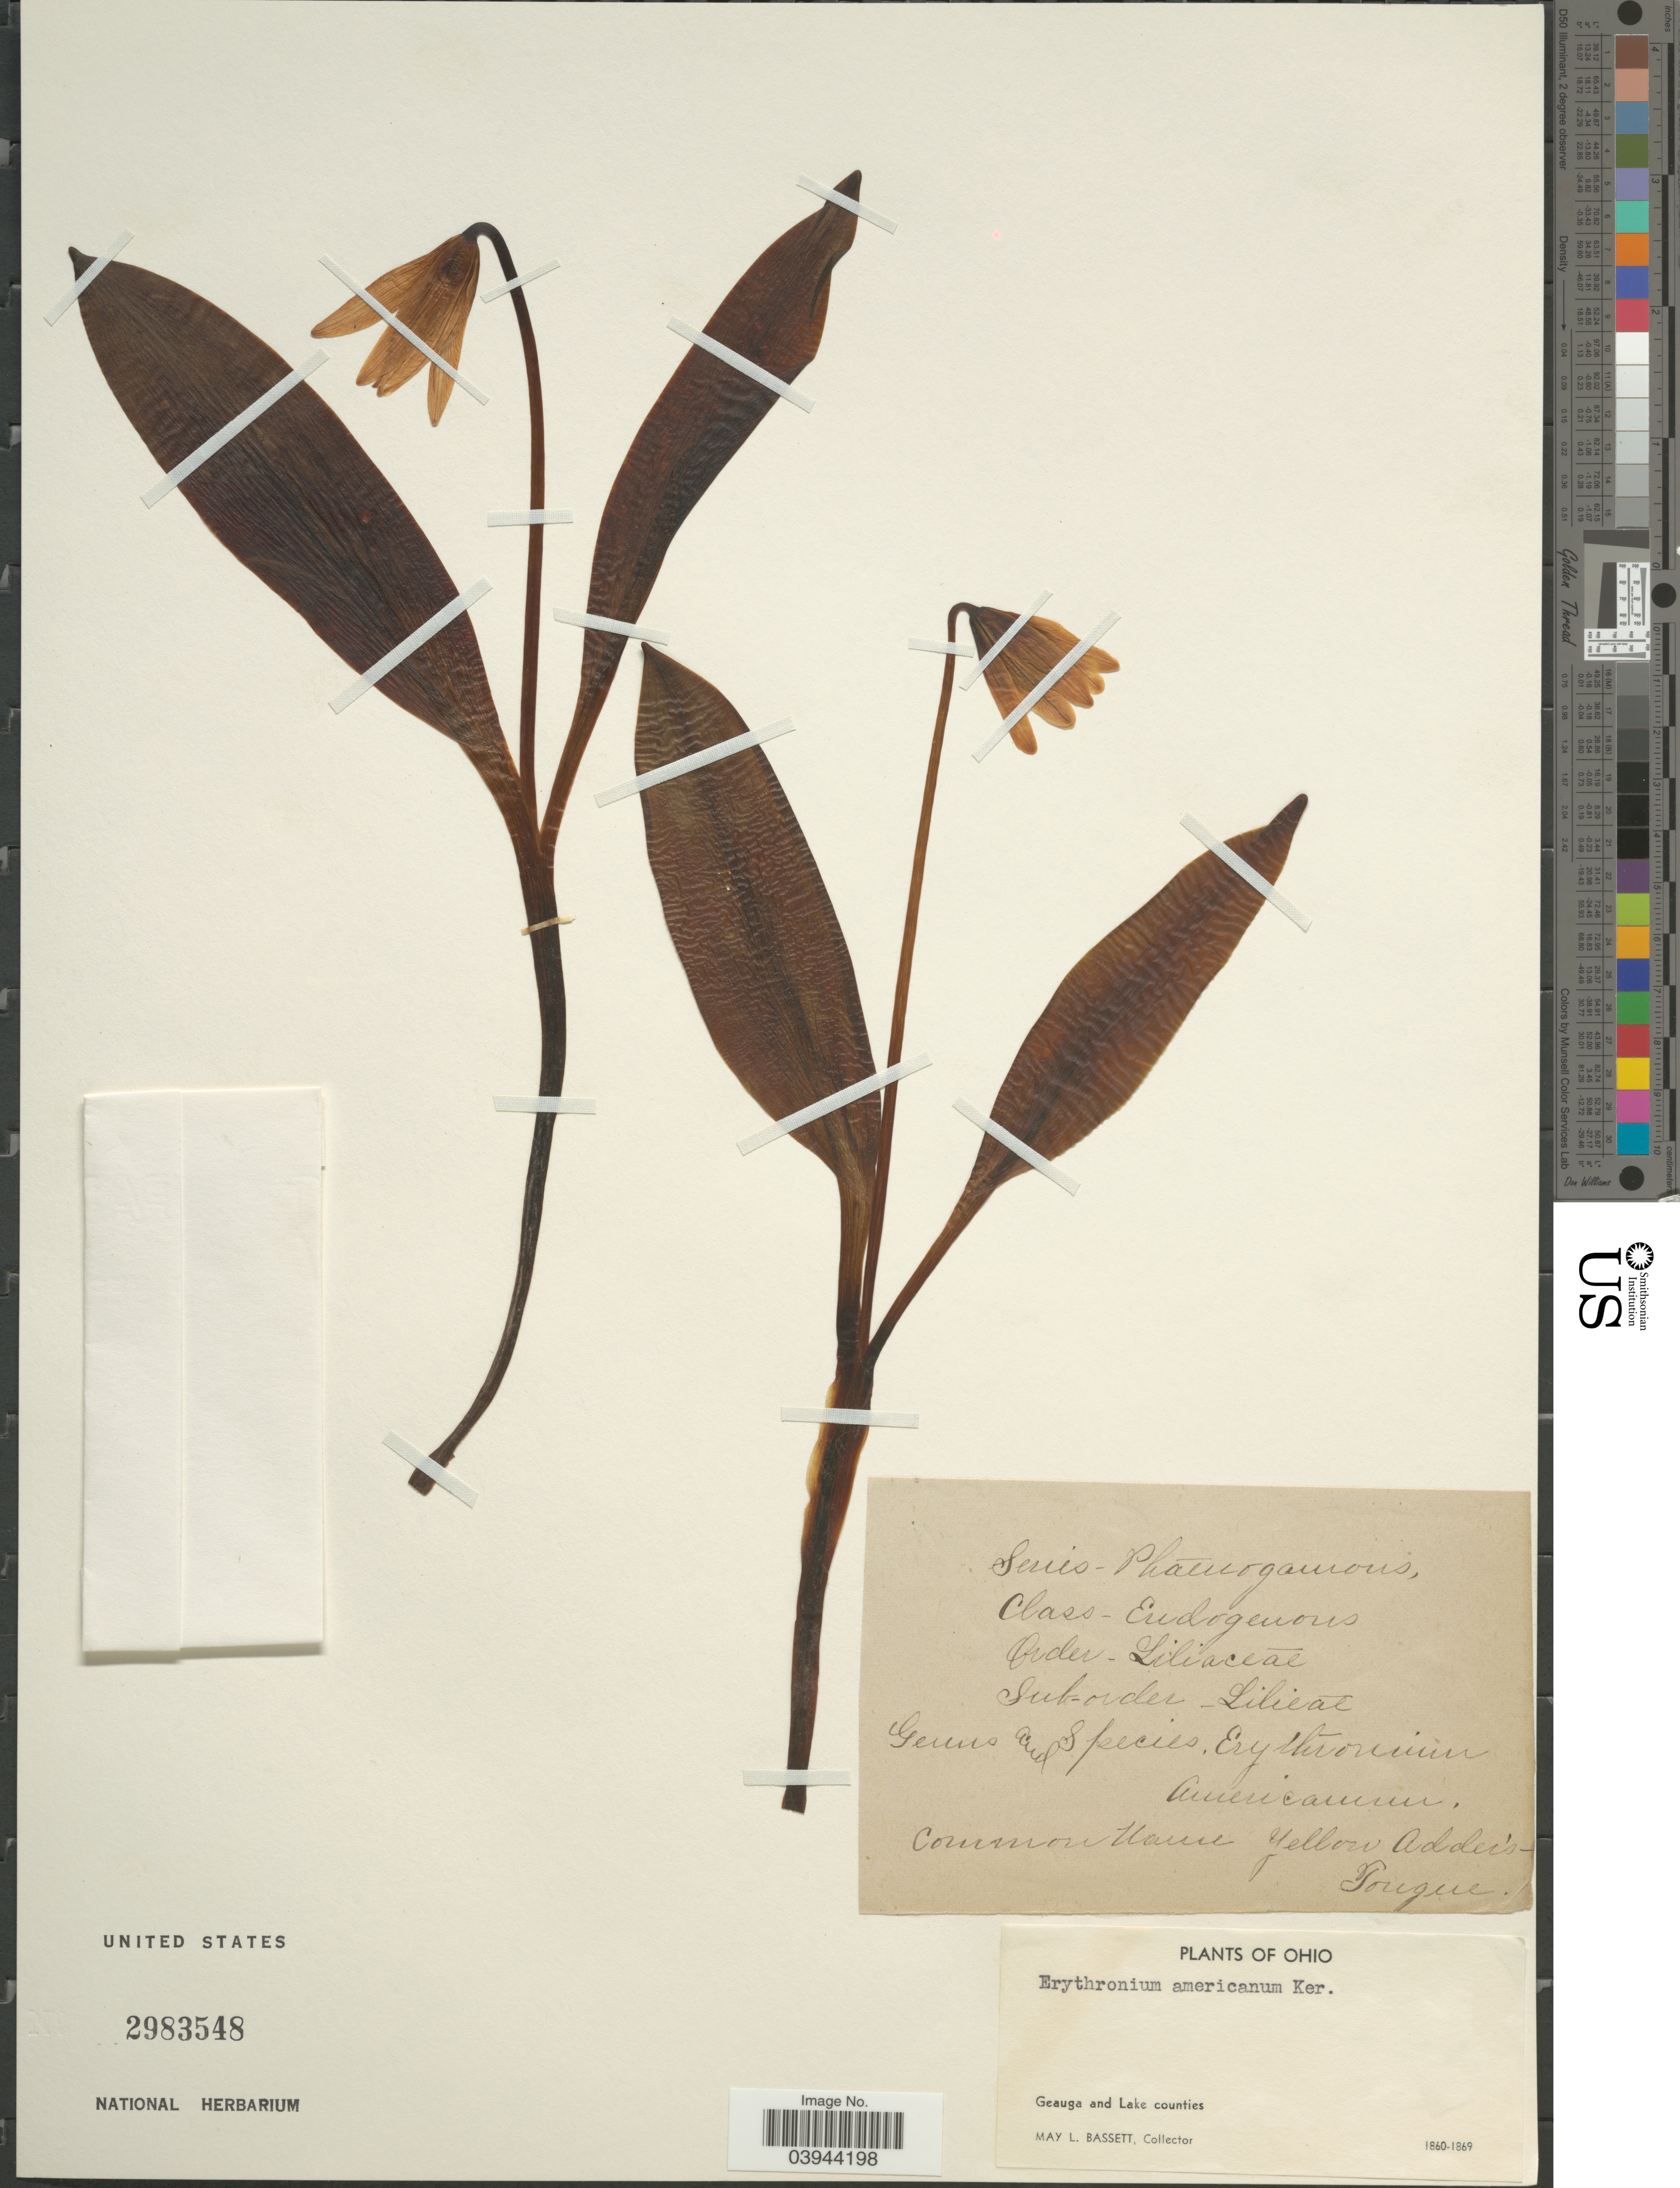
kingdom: Plantae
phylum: Tracheophyta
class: Liliopsida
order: Liliales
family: Liliaceae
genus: Erythronium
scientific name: Erythronium americanum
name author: Ker Gawl.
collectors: M. L. Bassett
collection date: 1860/1869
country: United States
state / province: Ohio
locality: Geauga and Lake counties.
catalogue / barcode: US 2983548